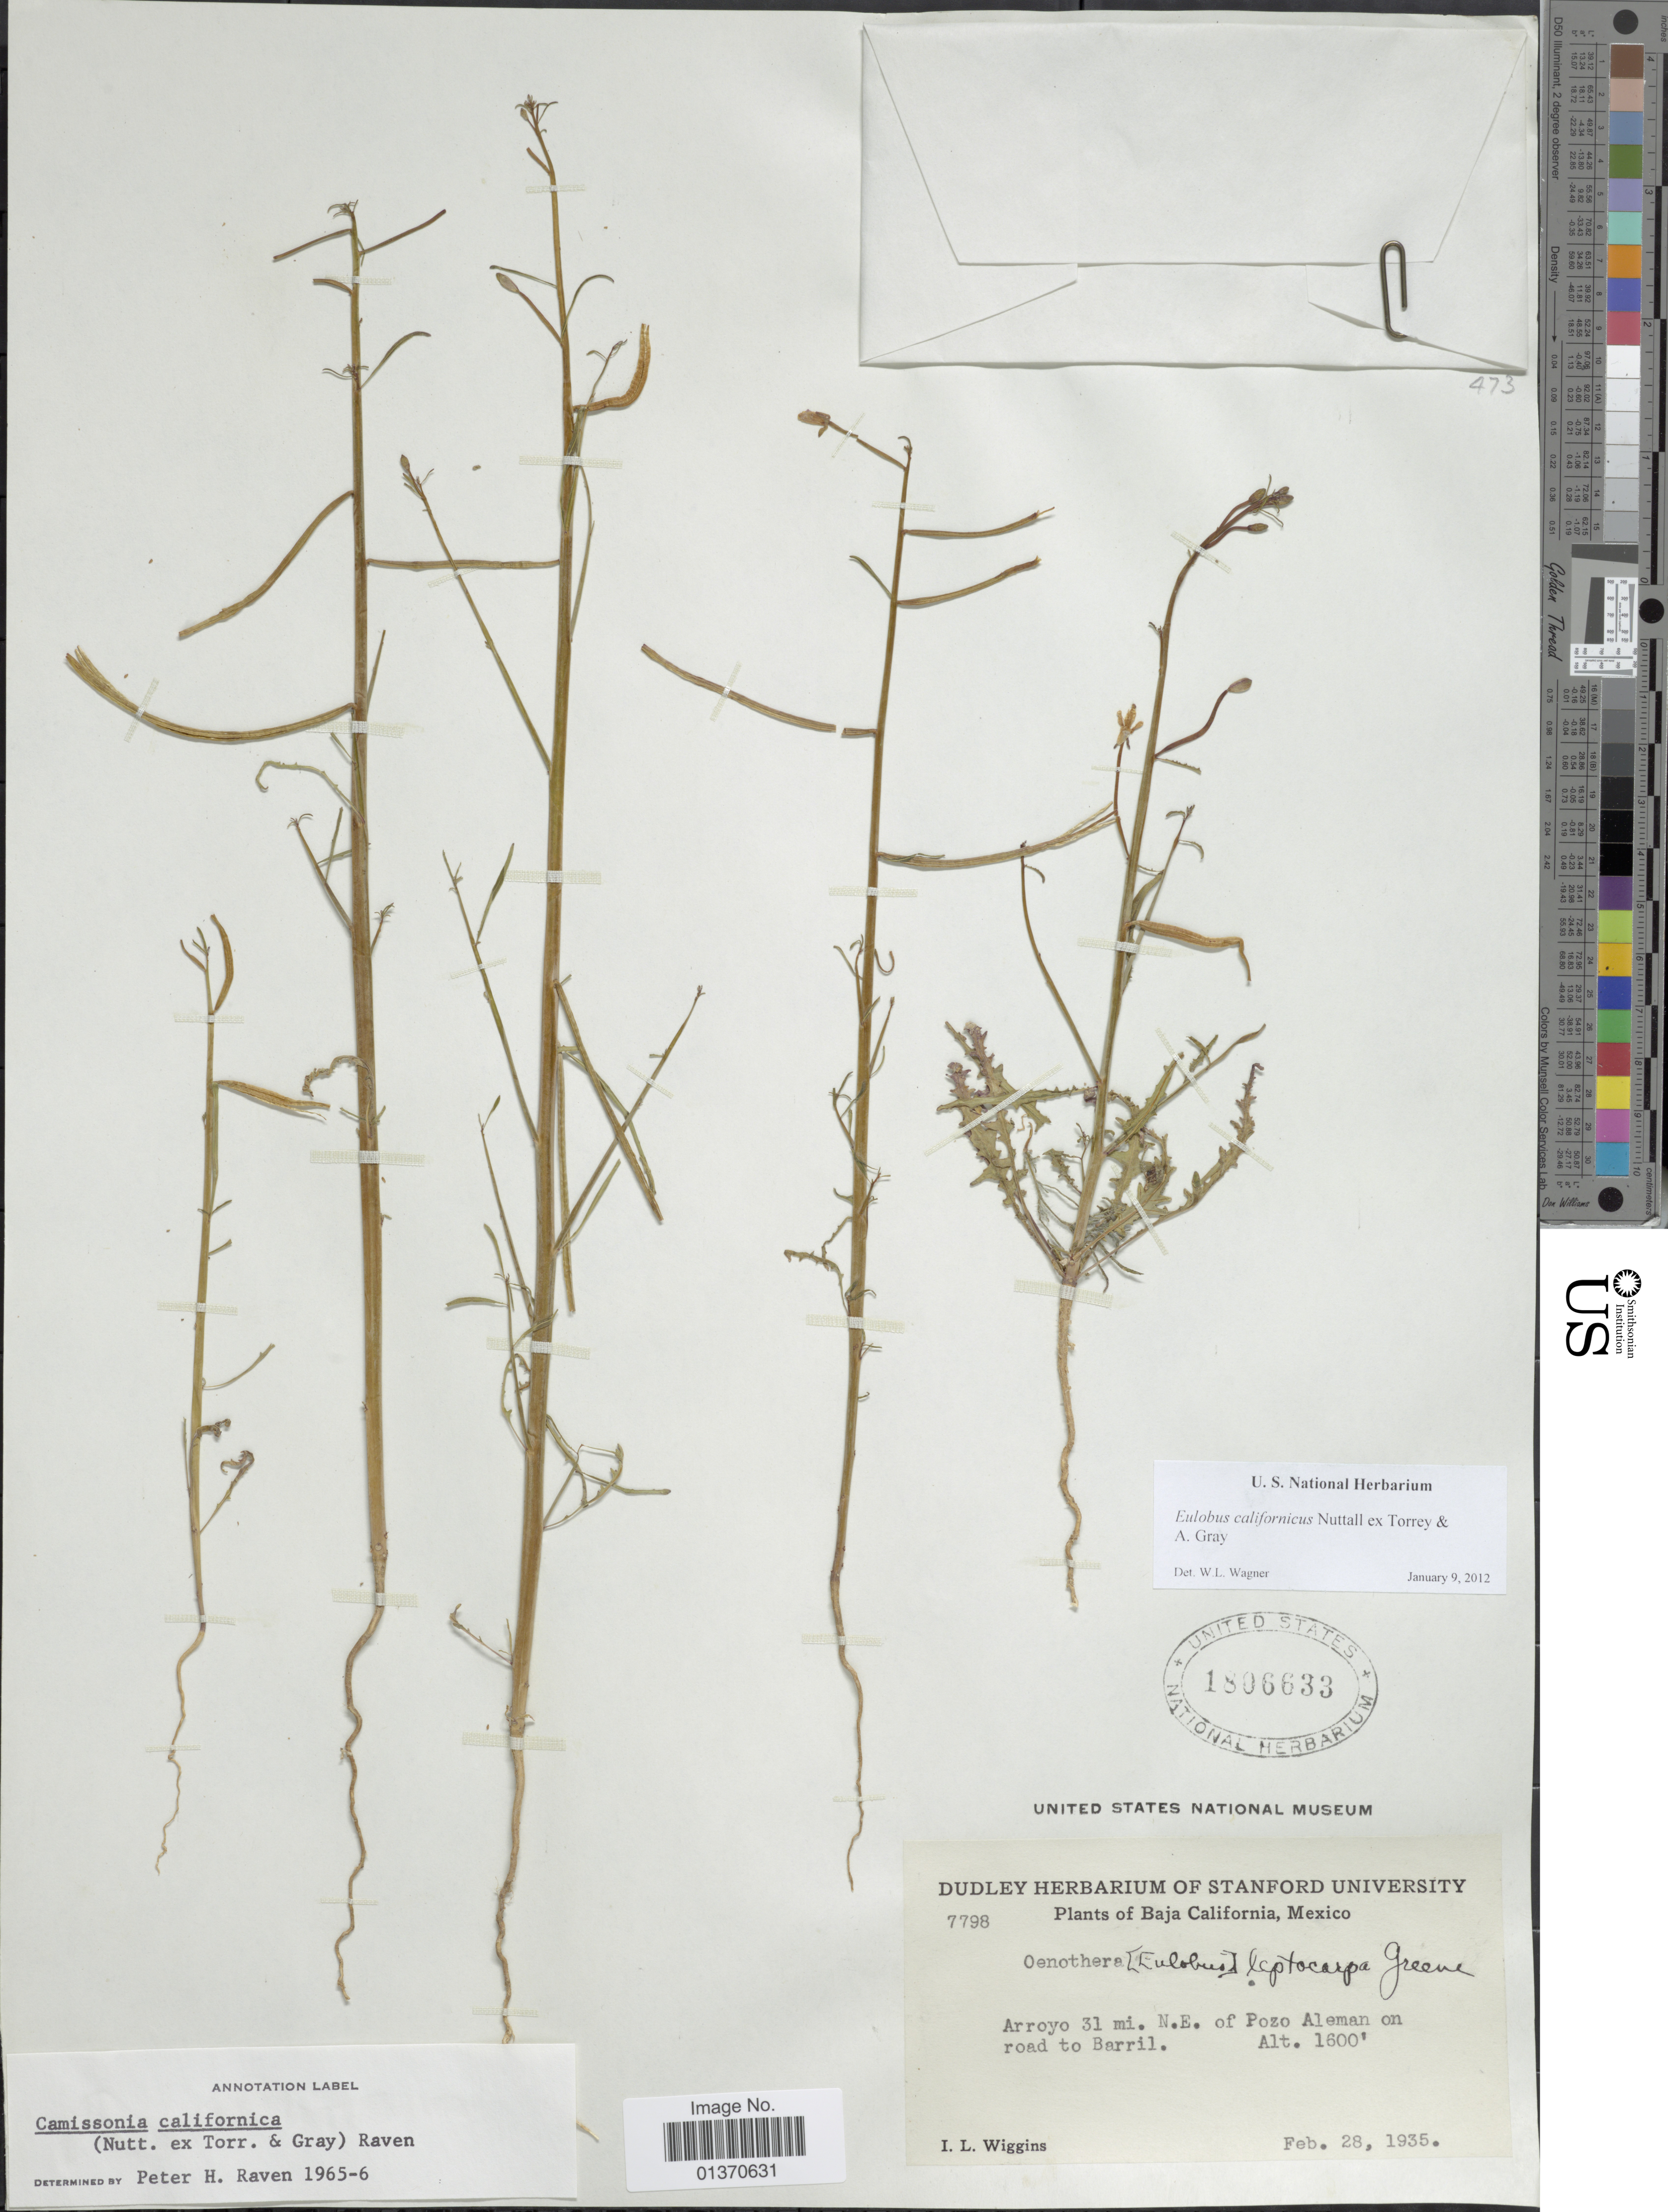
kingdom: Plantae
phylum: Tracheophyta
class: Magnoliopsida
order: Myrtales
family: Onagraceae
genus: Eulobus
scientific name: Eulobus californicus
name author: Nutt. ex Torr. & A. Gray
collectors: I. L. Wiggins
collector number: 7798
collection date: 1935-02-28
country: Mexico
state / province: Baja California Norte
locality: Arroyo 31 mi. N.E. of Pozo Aleman on road to Barril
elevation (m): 488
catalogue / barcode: US 1806633